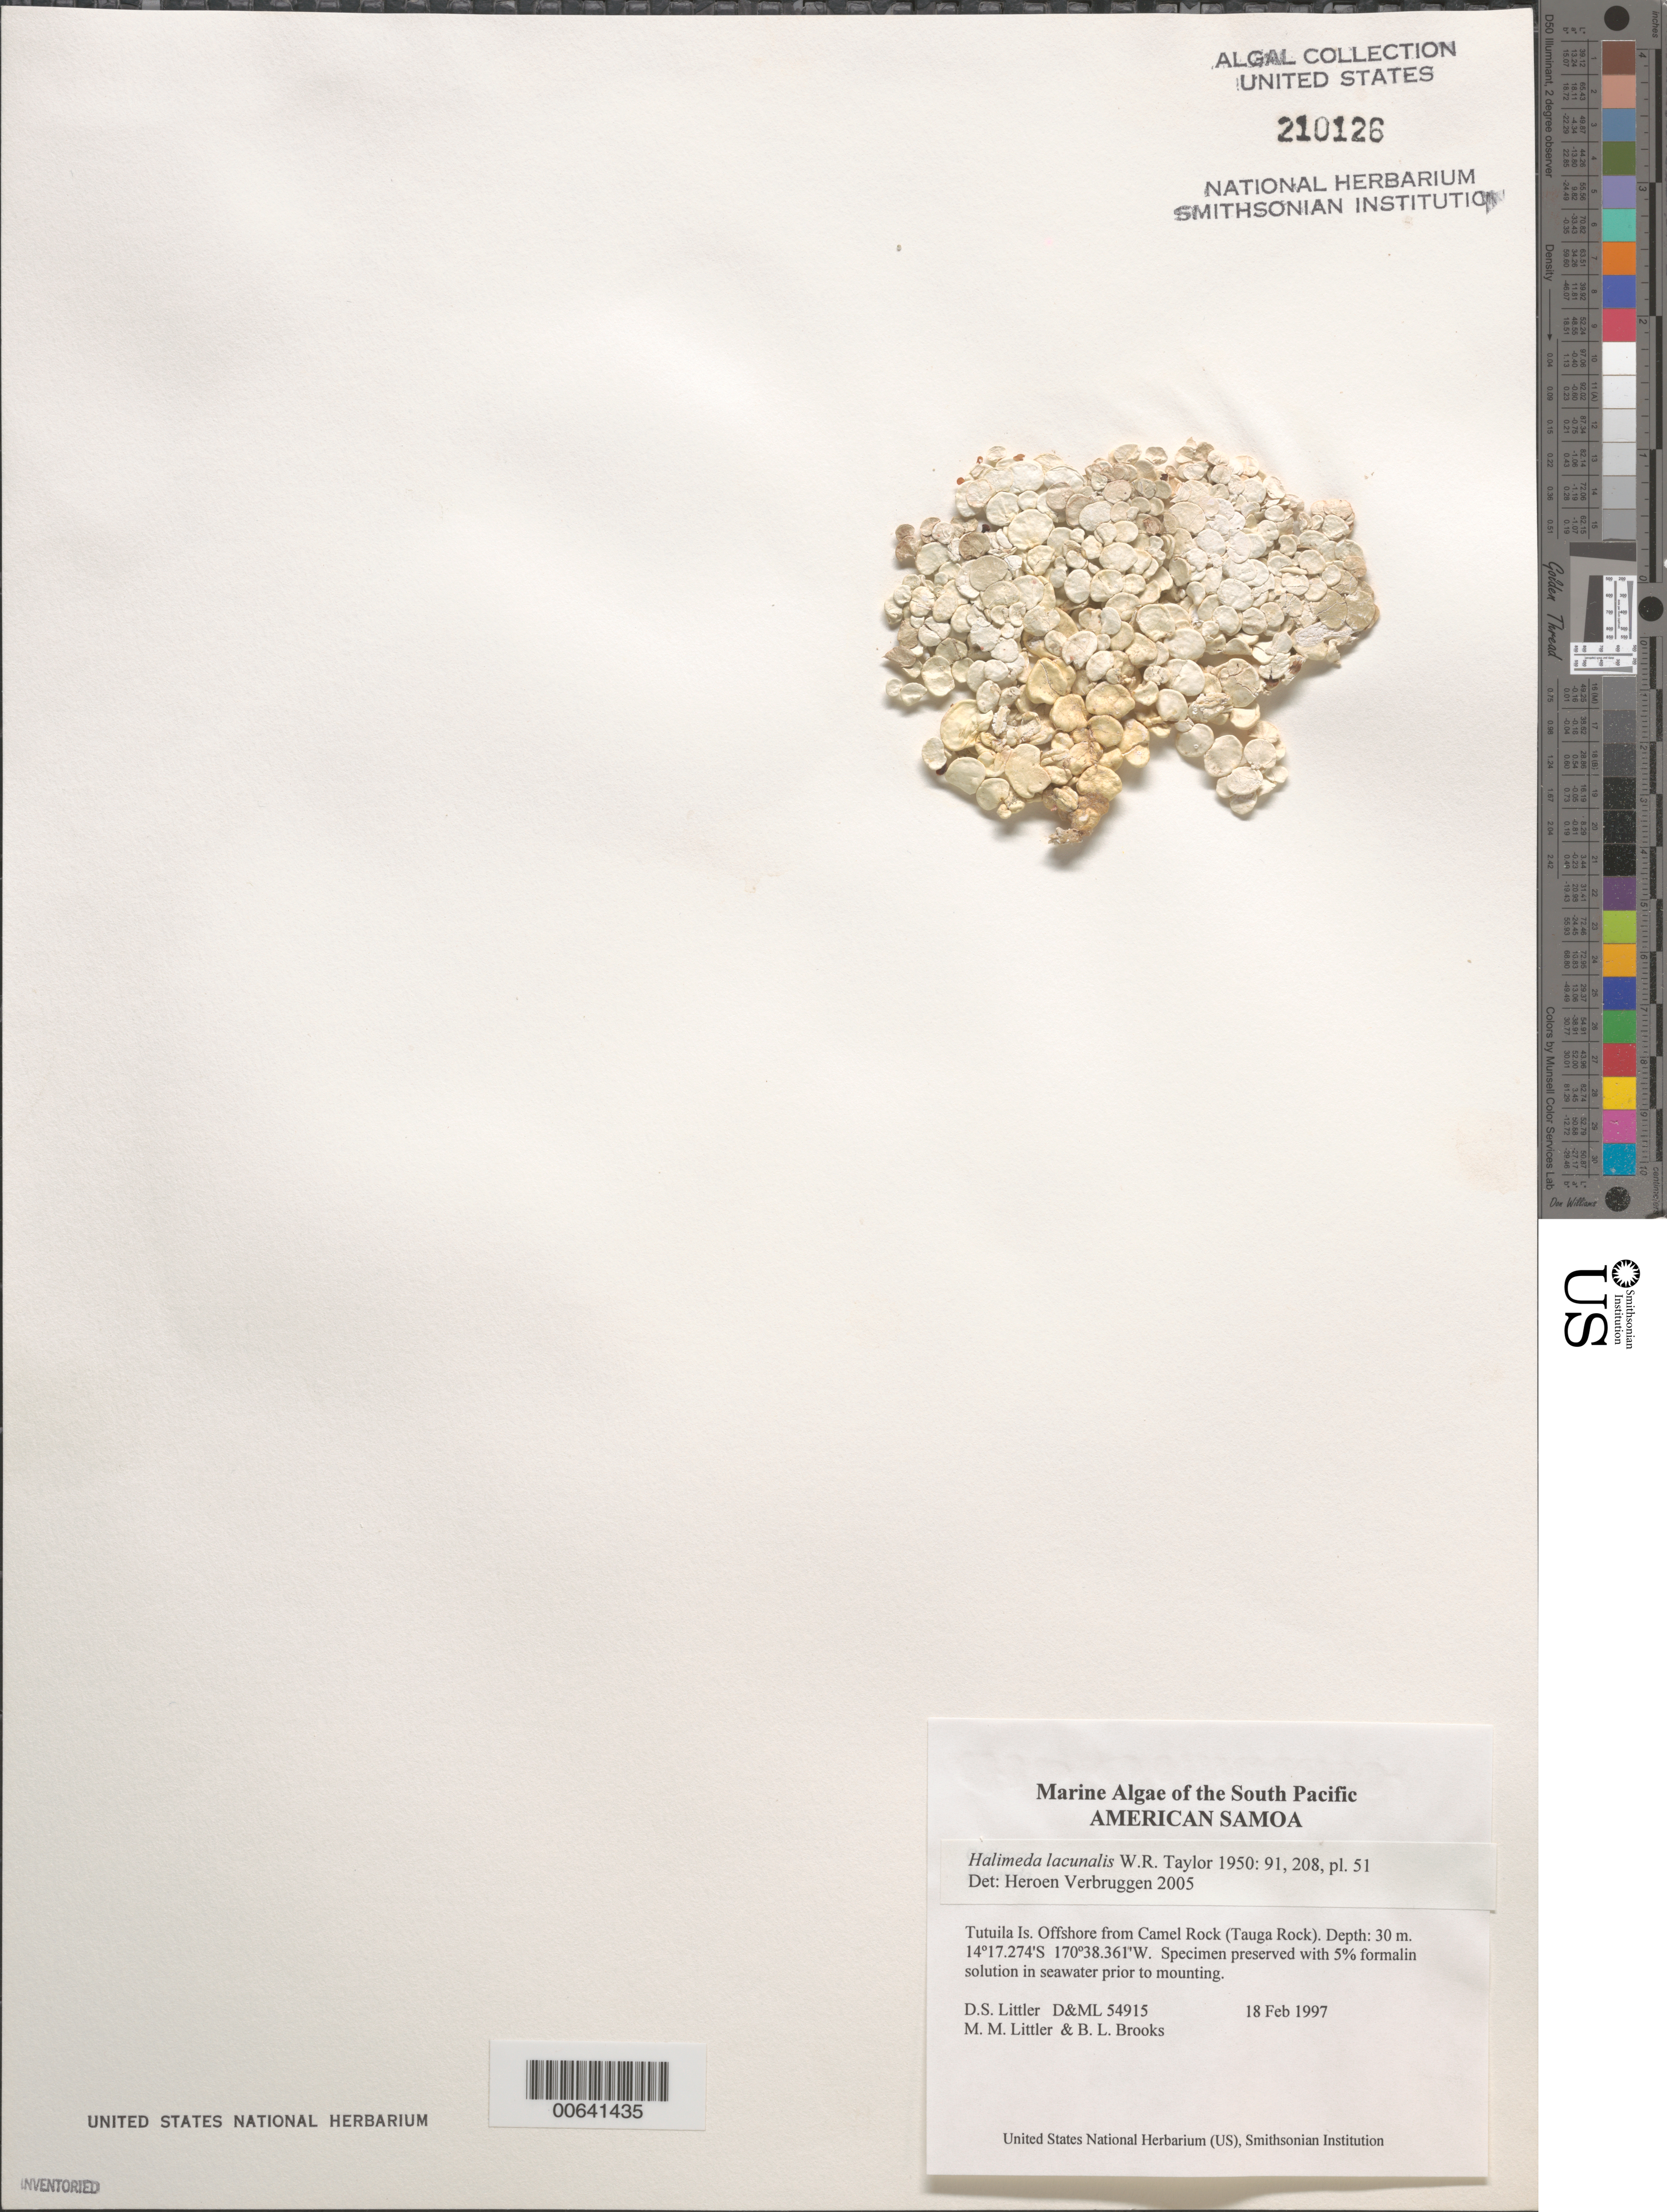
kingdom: Plantae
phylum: Chlorophyta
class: Ulvophyceae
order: Bryopsidales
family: Halimedaceae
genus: Halimeda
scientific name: Halimeda lacunalis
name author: W.R. Taylor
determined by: Verbruggen, H.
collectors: D. S. Littler, M. M. Littler & B. Brooks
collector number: D&ML 54915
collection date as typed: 18 Feb 1997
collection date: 1997-02-18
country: American Samoa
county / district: Eastern District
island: Tutua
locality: Offshore from Camel Rock (Tauga Rock)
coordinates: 14 17.274'S, 170 38.361'W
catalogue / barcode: US 210126